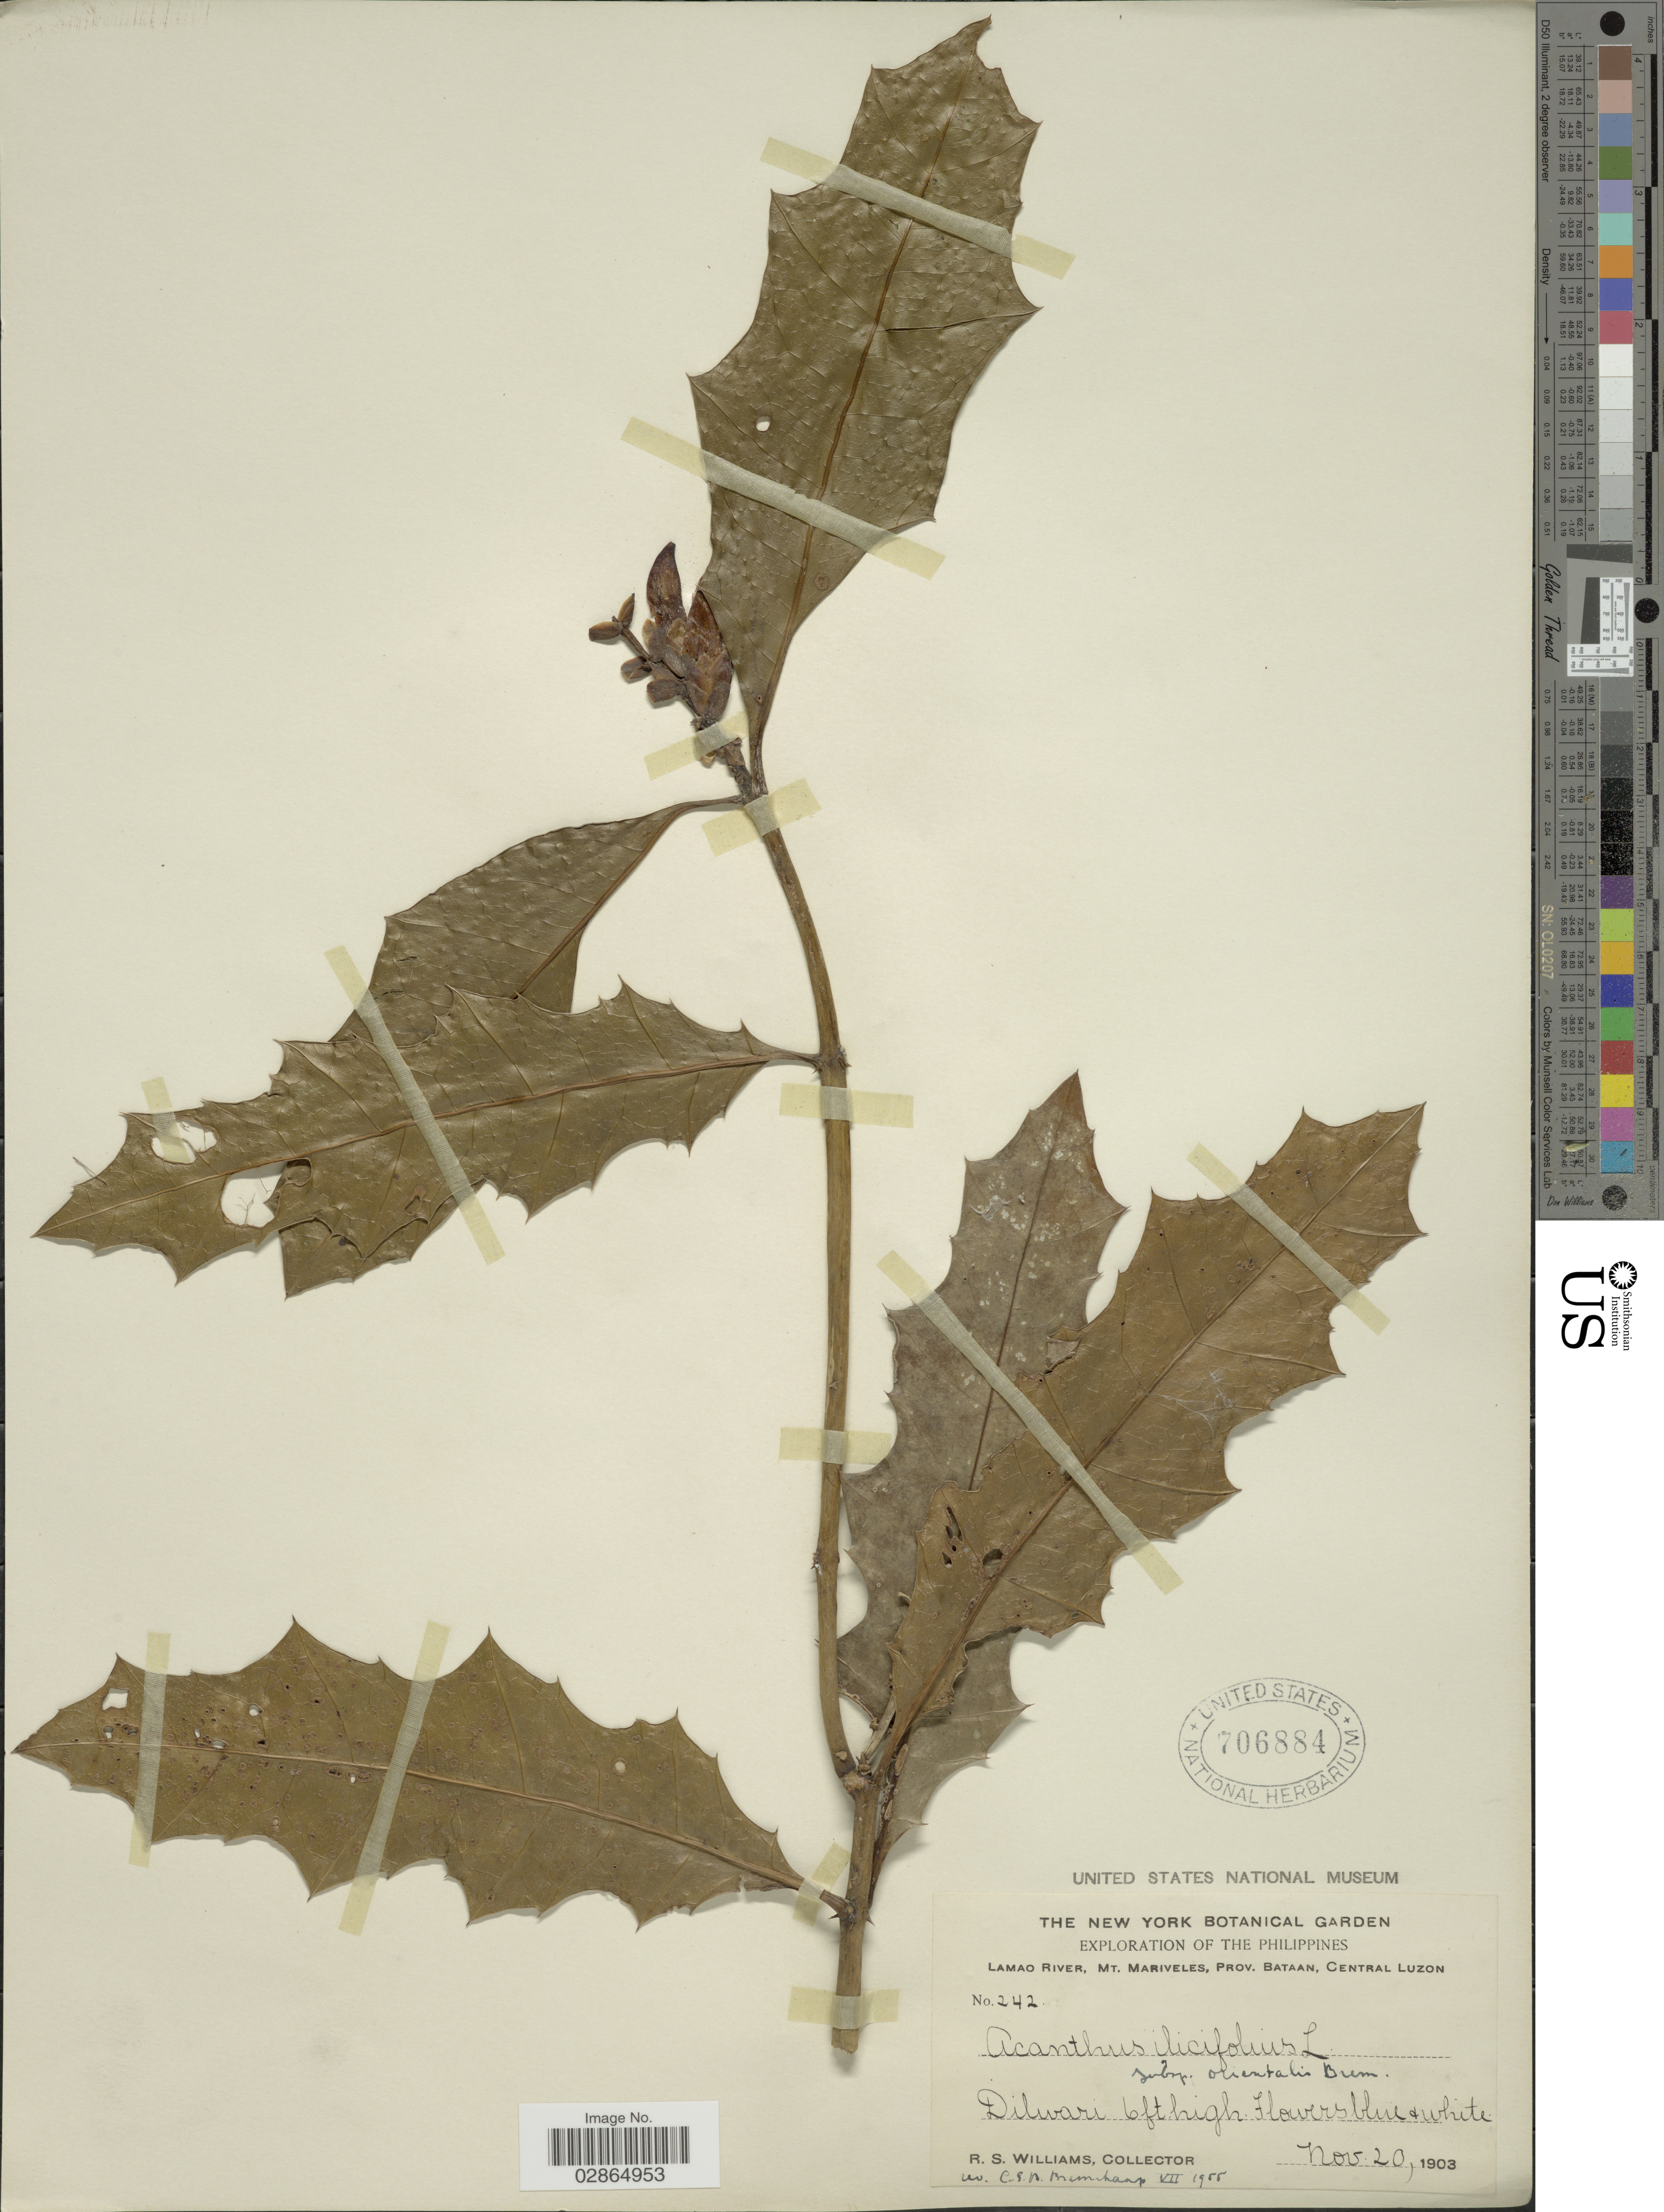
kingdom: Plantae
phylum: Tracheophyta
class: Magnoliopsida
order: Lamiales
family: Acanthaceae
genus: Acanthus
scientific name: Acanthus ilicifolius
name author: L.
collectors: R. S. Williams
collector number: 242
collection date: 1903-11-20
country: Philippines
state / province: Central Luzon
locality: Lamao River, Mt. Mariveles, Prov. Bataan.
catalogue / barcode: US 706884